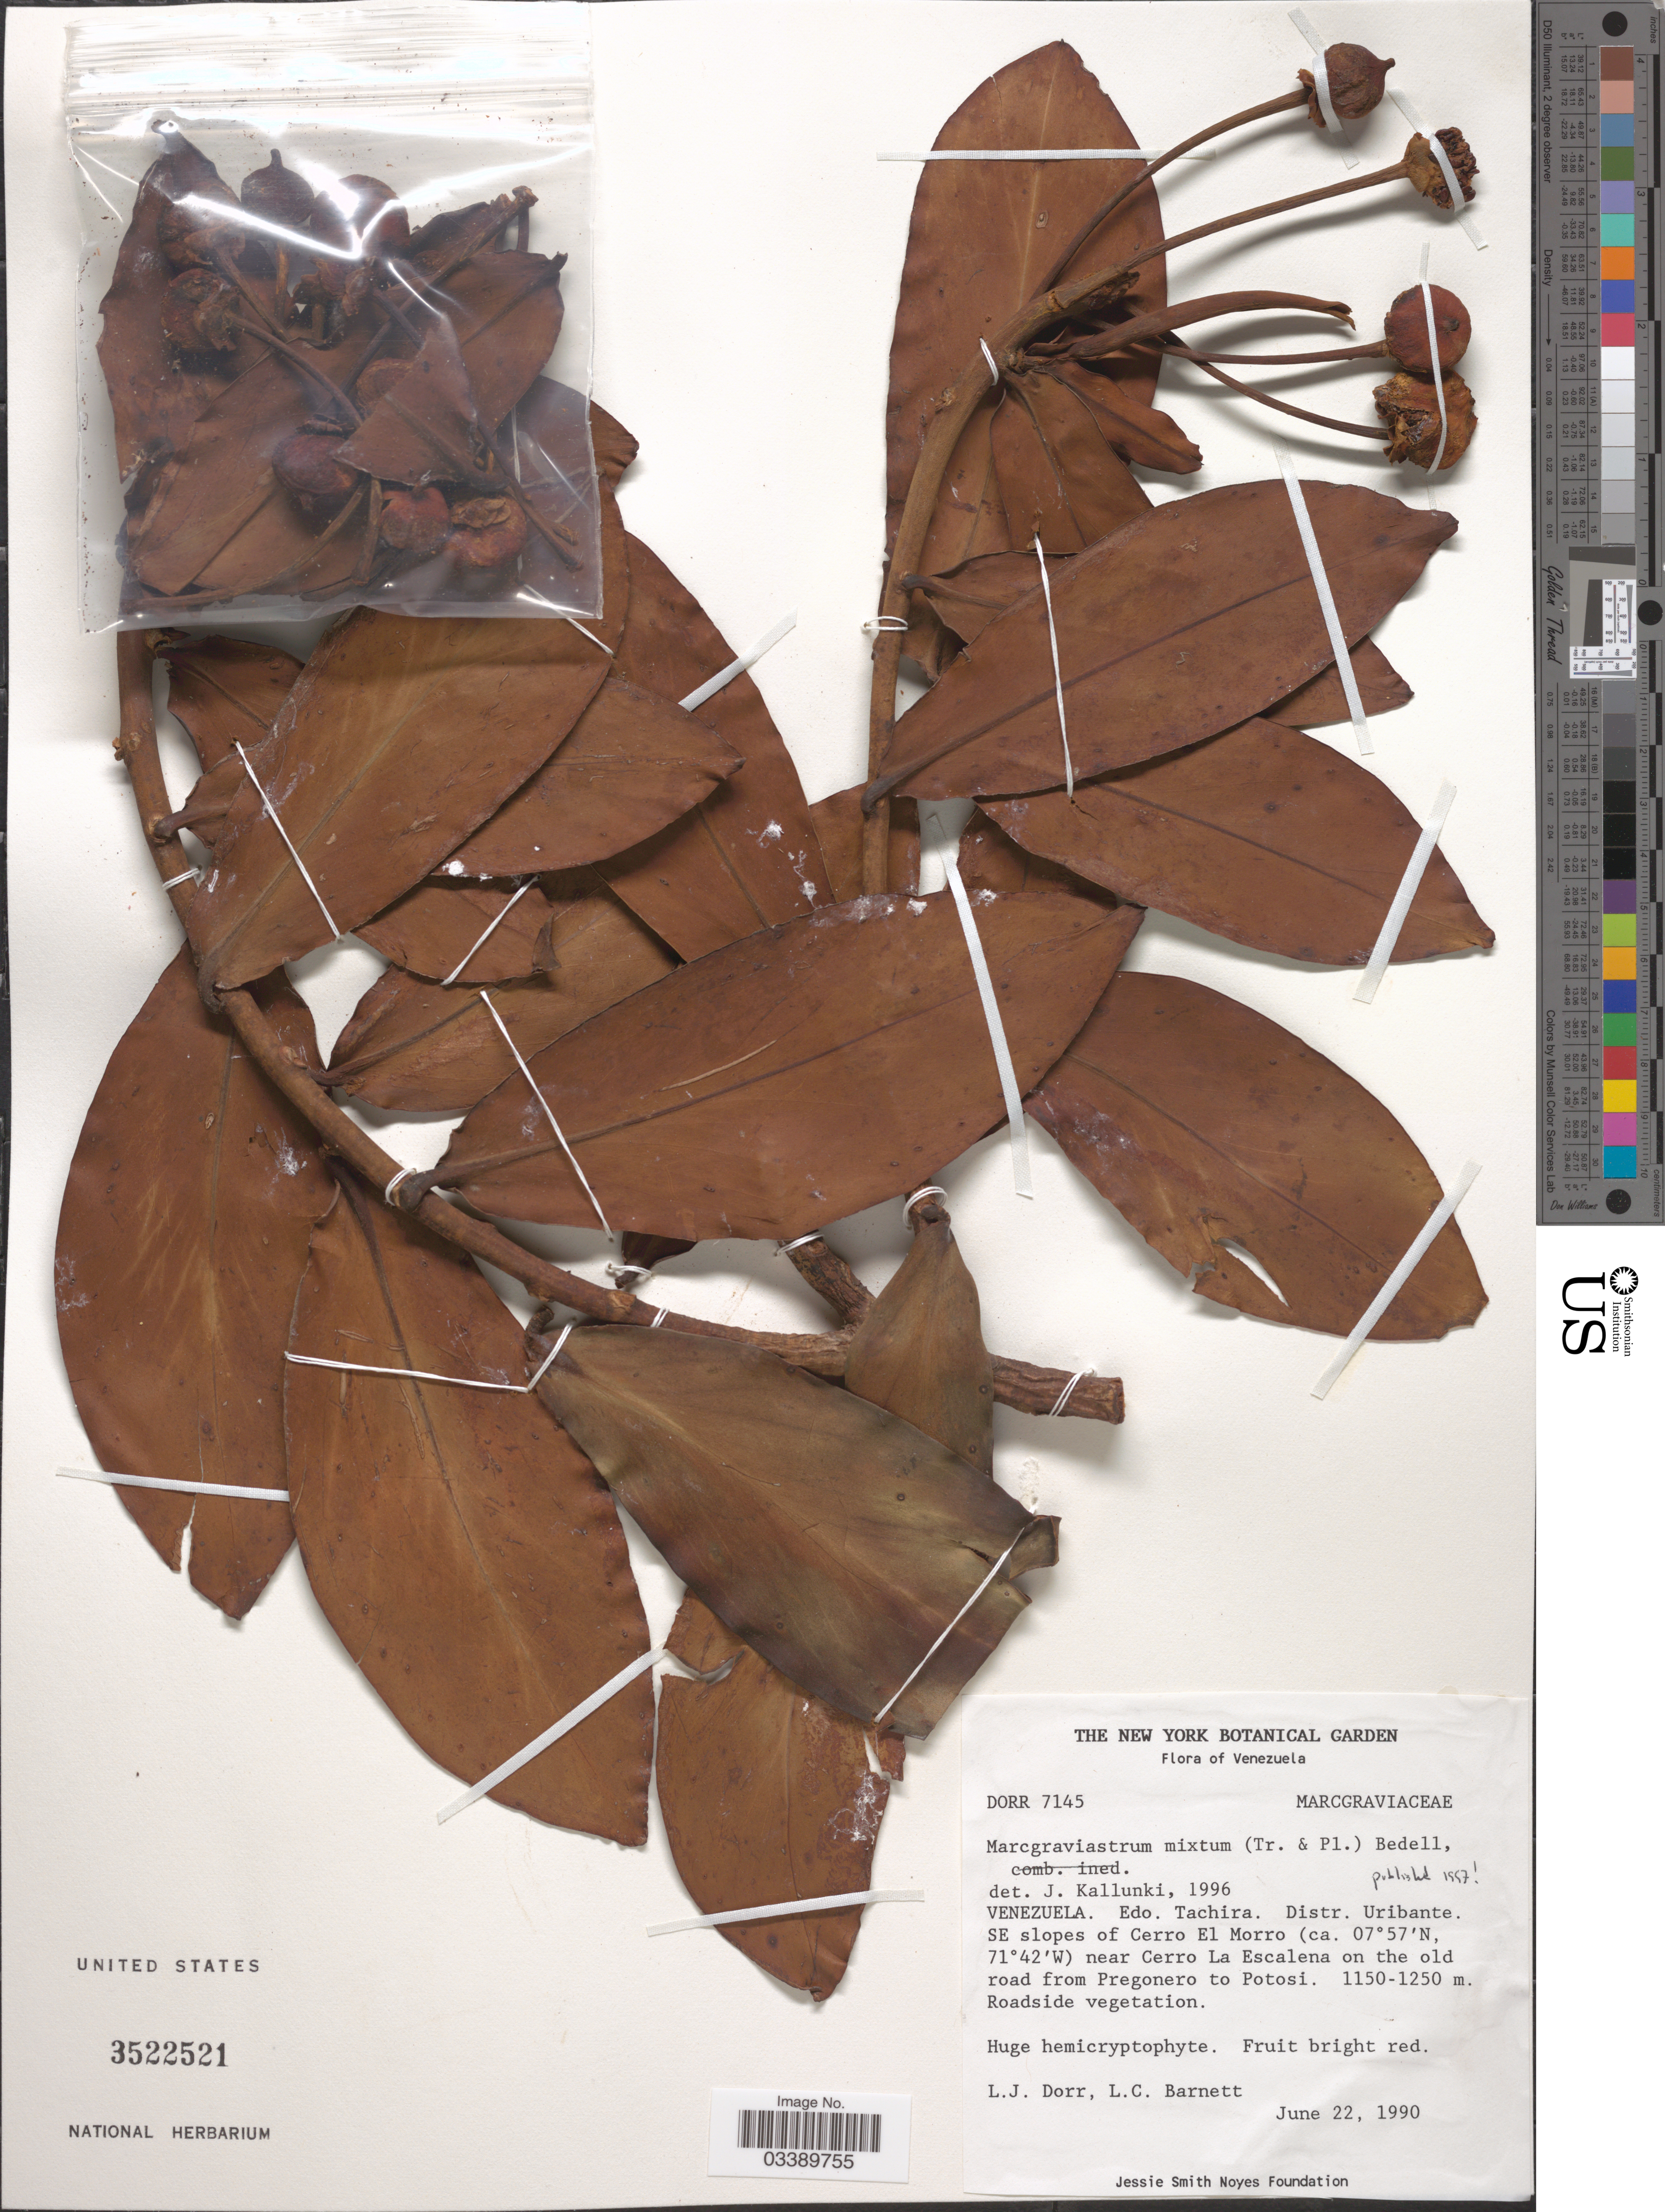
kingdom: Plantae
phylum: Tracheophyta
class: Magnoliopsida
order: Ericales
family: Marcgraviaceae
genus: Marcgraviastrum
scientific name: Marcgraviastrum mixtum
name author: (Triana & Planch.) Bedell ex de Roon & S. Dressler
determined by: Kallunki, Jacquelyn A.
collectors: L. J. Dorr & L. C. Barnett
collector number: DORR 7145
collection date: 1990-06-22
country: Venezuela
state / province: Táchira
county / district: Uribante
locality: SE slopes of Cerro El Morro near Cerro La Escalena on the old road from Pregonero to Potosi.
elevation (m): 1150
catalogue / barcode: US 3522521